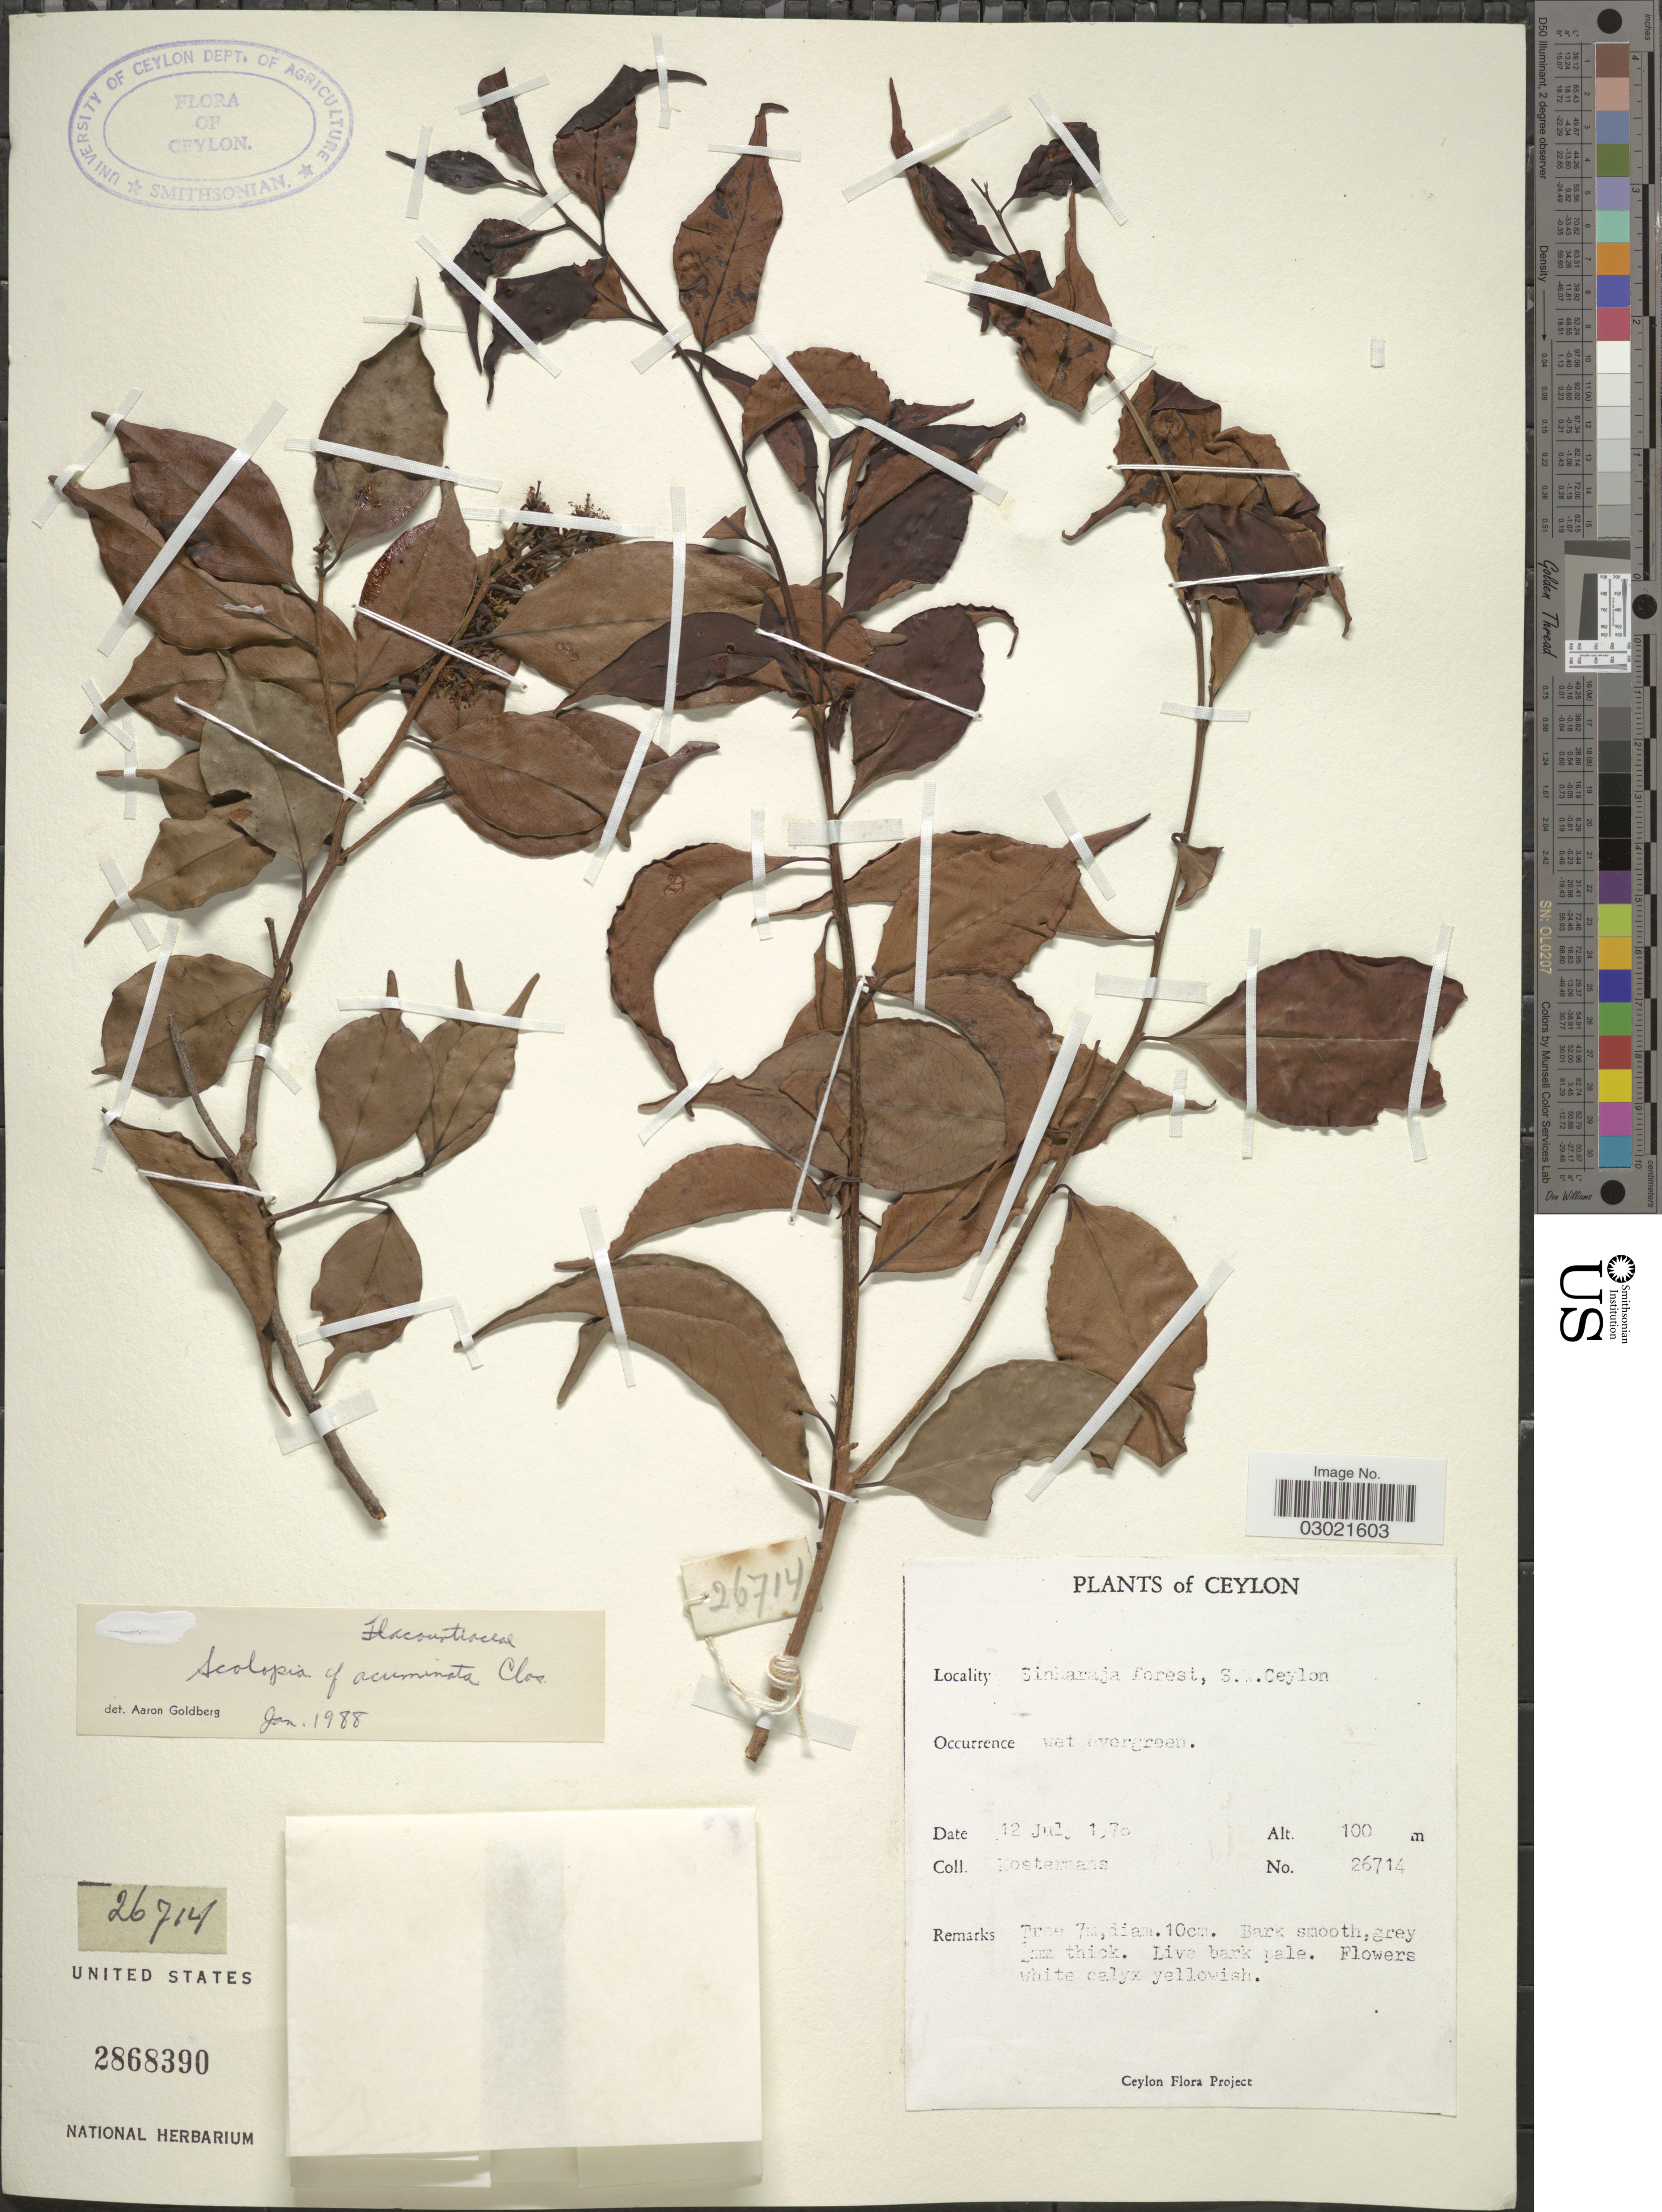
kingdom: Plantae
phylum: Tracheophyta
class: Magnoliopsida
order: Malpighiales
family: Salicaceae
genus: Scolopia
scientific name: Scolopia acuminata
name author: Clos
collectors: Kostermans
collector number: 26714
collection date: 1978-07-12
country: Sri Lanka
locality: Ceylon. Sinharaja Forest, S.W. Ceylon.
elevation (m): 100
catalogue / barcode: US 2868390